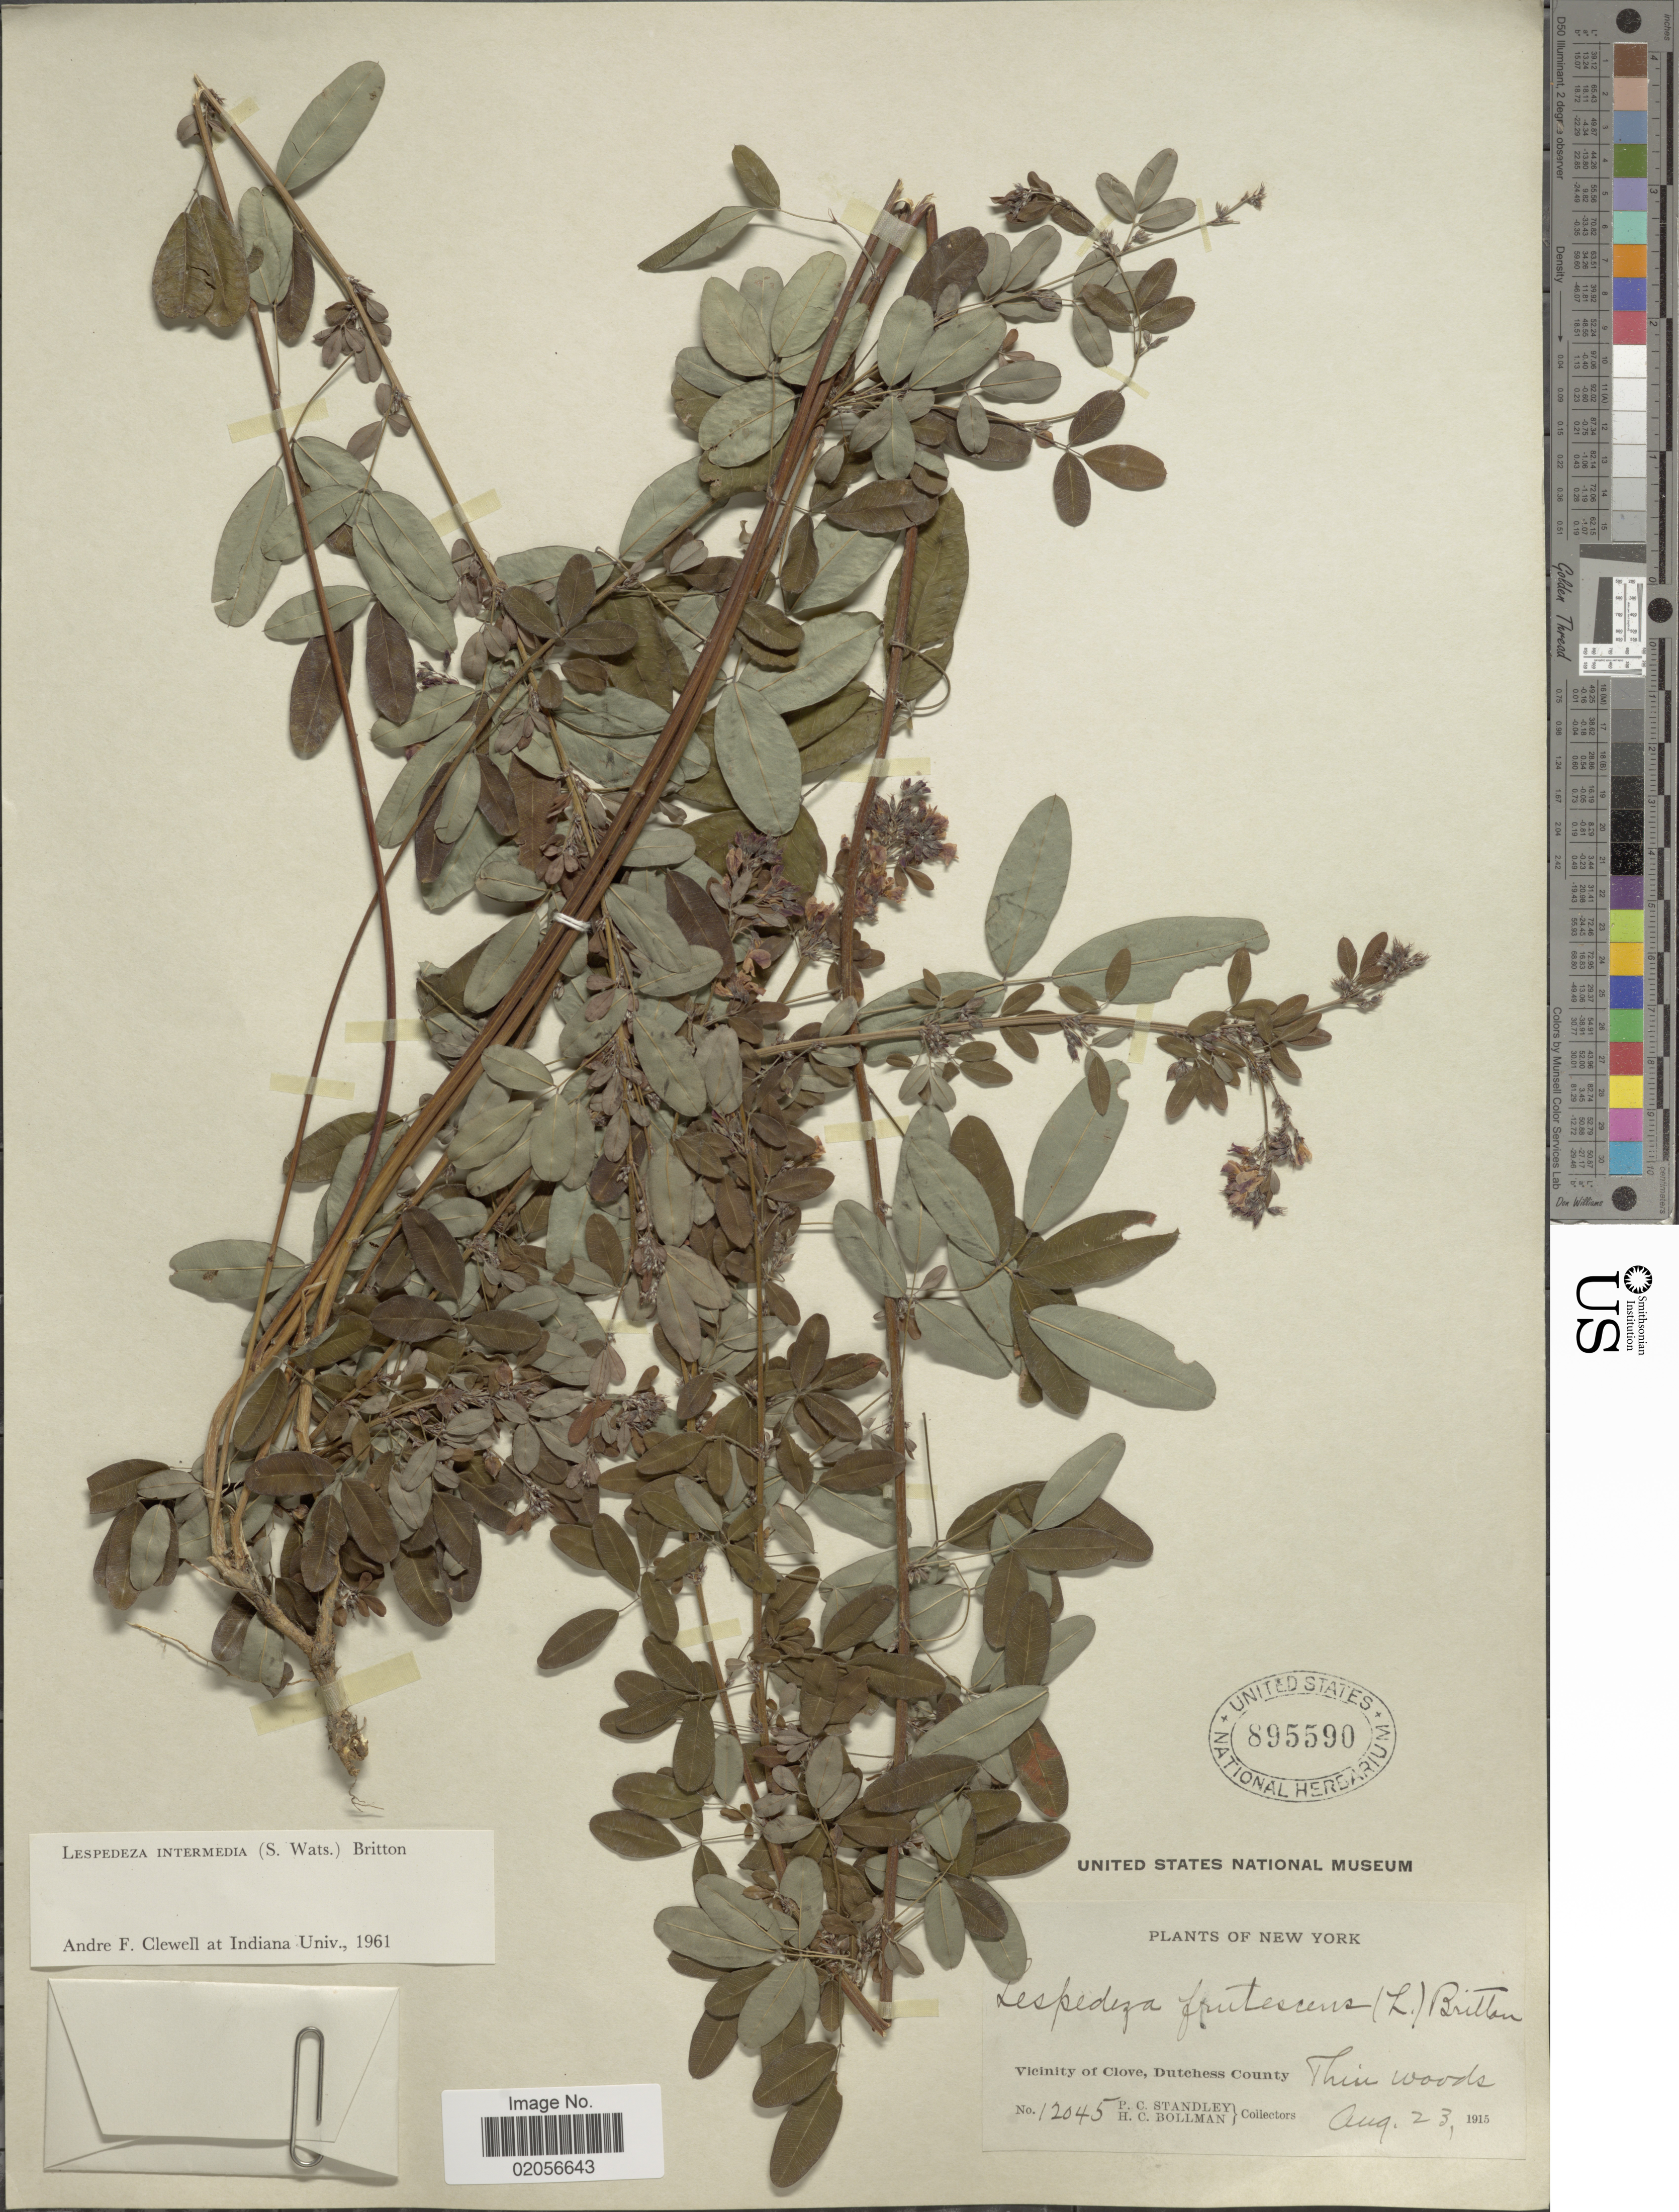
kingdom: Plantae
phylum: Tracheophyta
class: Magnoliopsida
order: Fabales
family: Fabaceae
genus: Lespedeza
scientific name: Lespedeza intermedia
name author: (S. Watson) Britton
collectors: P. C. Standley & H. C. Bollman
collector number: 12045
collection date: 1915-08-23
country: United States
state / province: New York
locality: Vicinity of Clove, Dutchess County, Thin woods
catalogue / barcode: US 895590